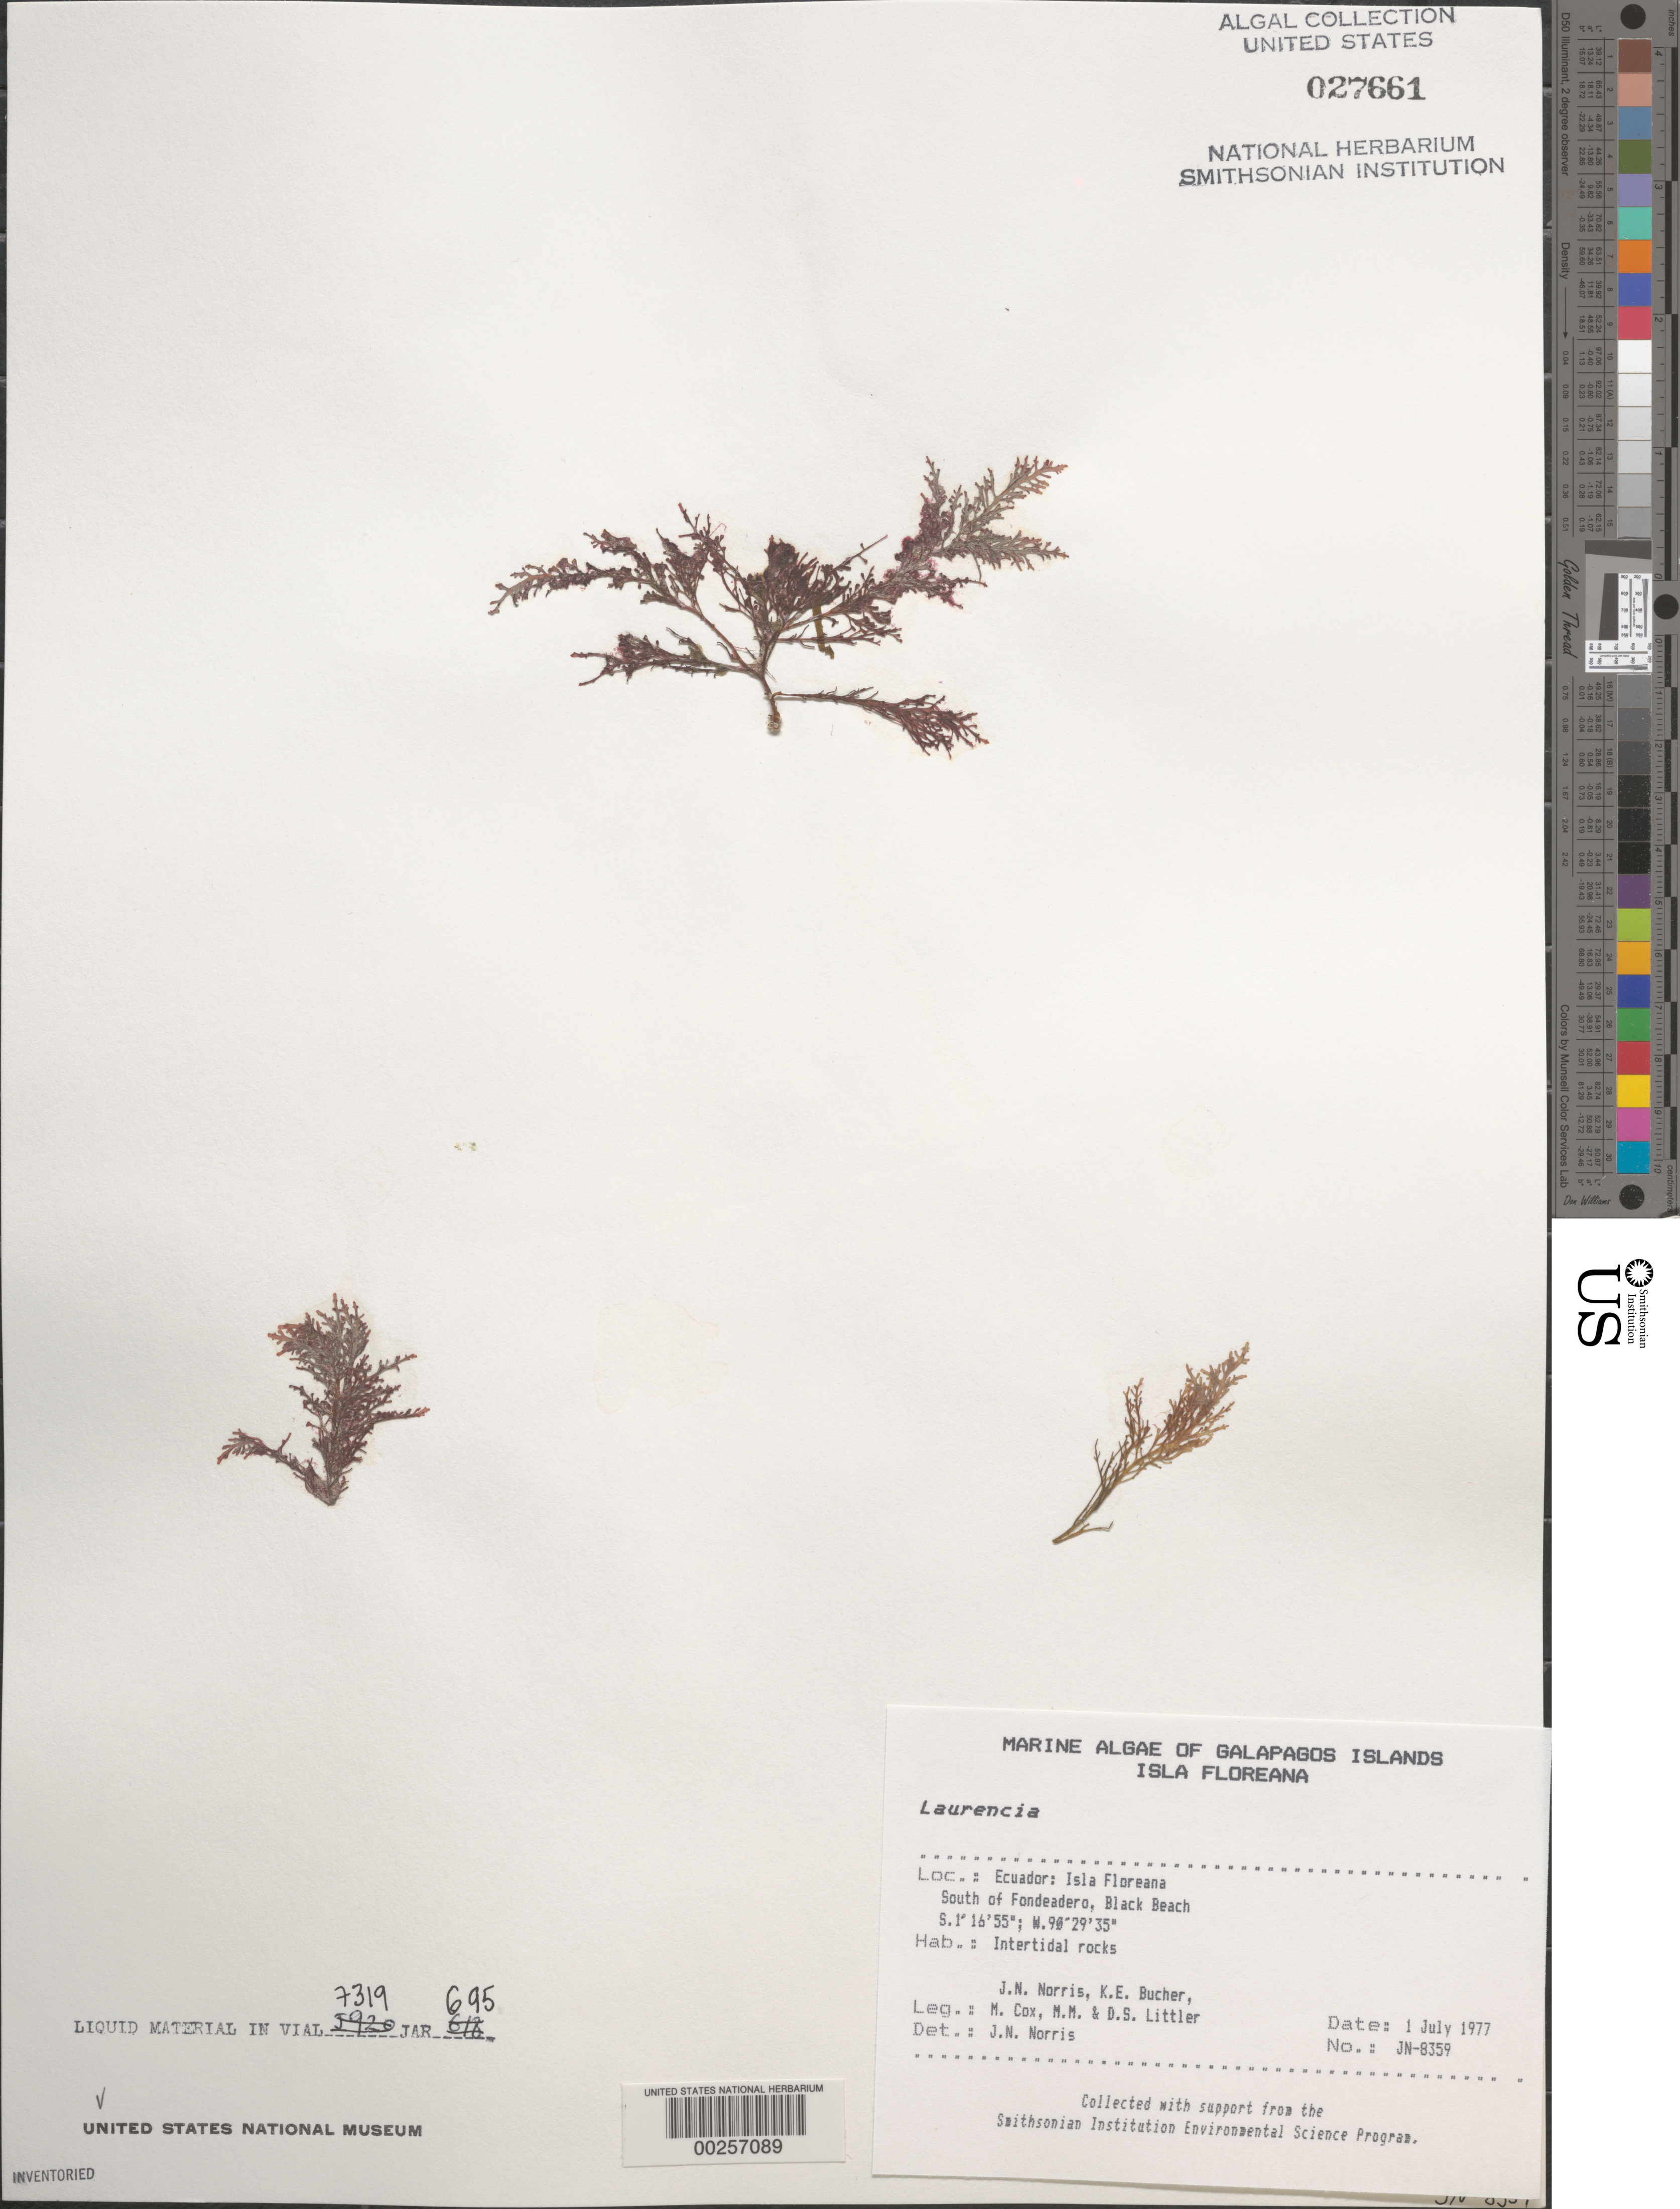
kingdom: Plantae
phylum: Rhodophyta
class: Florideophyceae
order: Ceramiales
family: Rhodomelaceae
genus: Laurencia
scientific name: Laurencia sp.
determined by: Norris, James N.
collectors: J. N. Norris, K. E. Bucher, M. Cox, M. M. Littler & D. S. Littler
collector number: JN-8359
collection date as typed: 01 Jul 1977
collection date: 1977-07-01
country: Ecuador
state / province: Colón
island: Floreana [Charles, Santa Maria]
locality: Black Beach south of Fondeadero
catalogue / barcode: US 27661